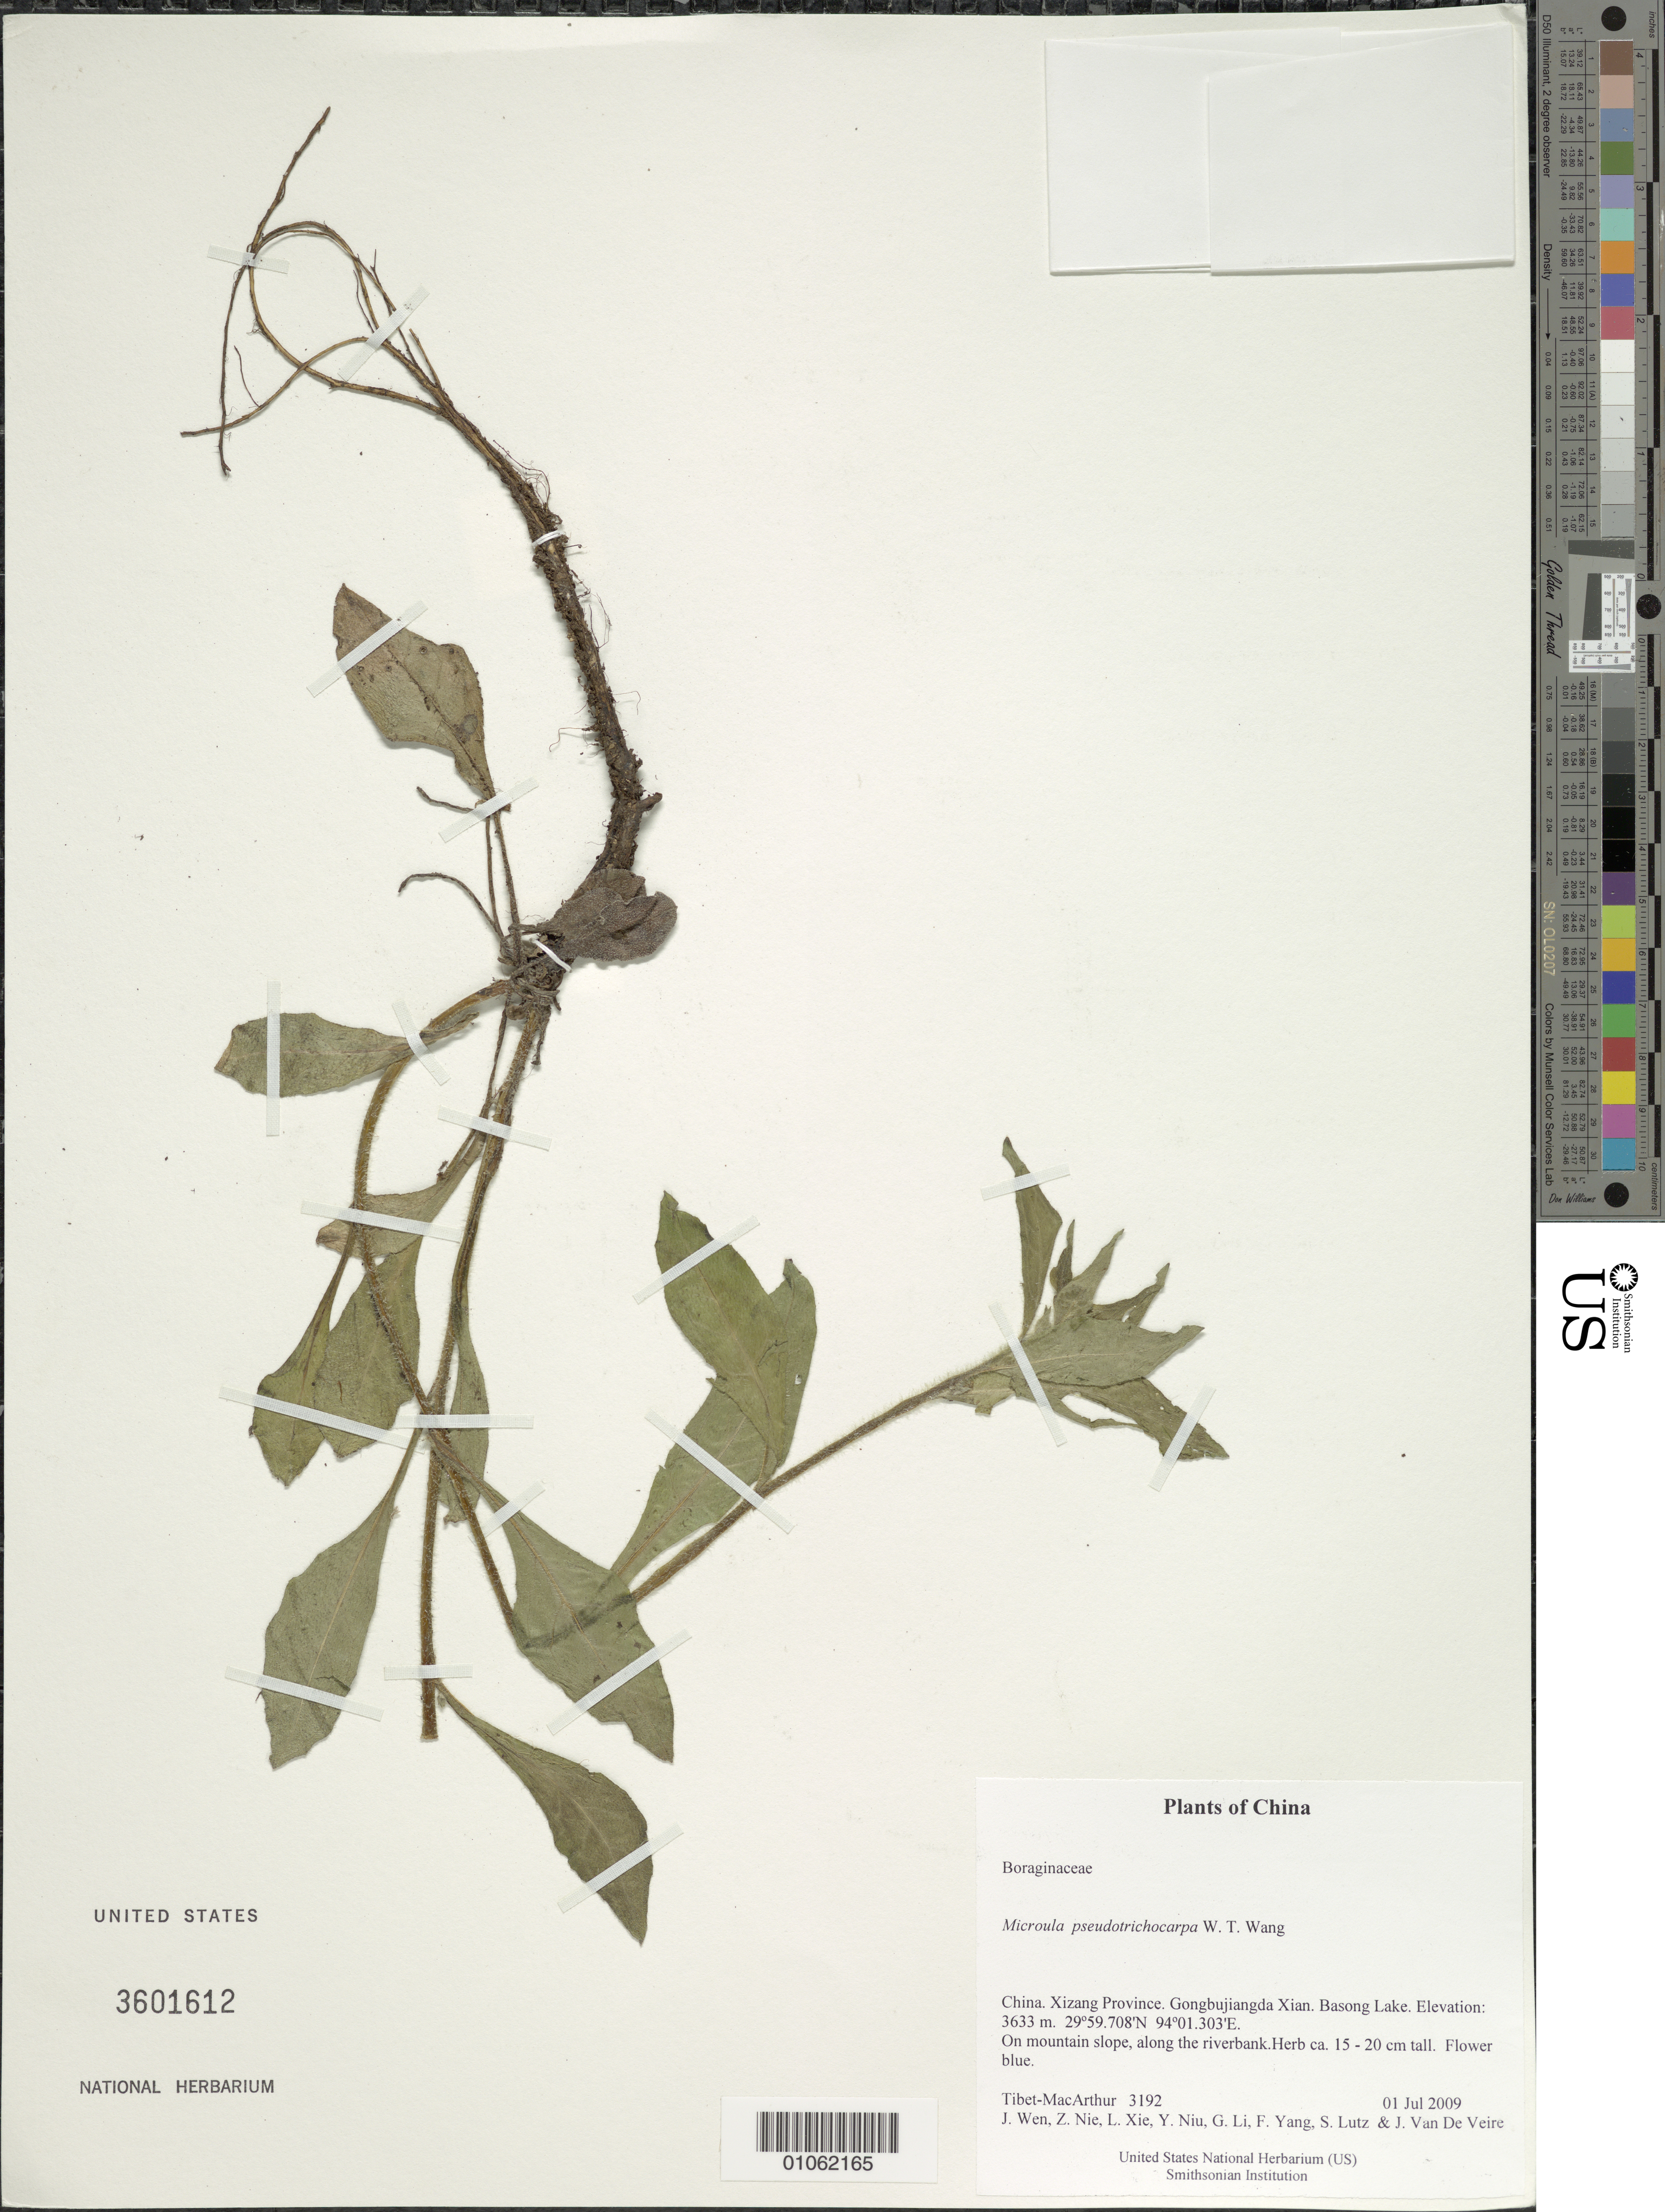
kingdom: Plantae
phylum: Tracheophyta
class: Magnoliopsida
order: Boraginales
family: Boraginaceae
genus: Microula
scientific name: Microula pseudotrichocarpa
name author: W.T. Wang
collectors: Tibet-MacArthur, J. Wen, Z. Nie, L. Xie, Y. Niu, G. Li, F. Yang, S. Lutz & J. Van De Veire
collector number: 3192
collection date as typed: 01 Jul 2009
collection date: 2009-07-01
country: China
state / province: Xizang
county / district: Gongbujiangda Xian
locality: Basong Lake.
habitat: On mountain slope, along the riverbank.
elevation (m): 3633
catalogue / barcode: US 3601612